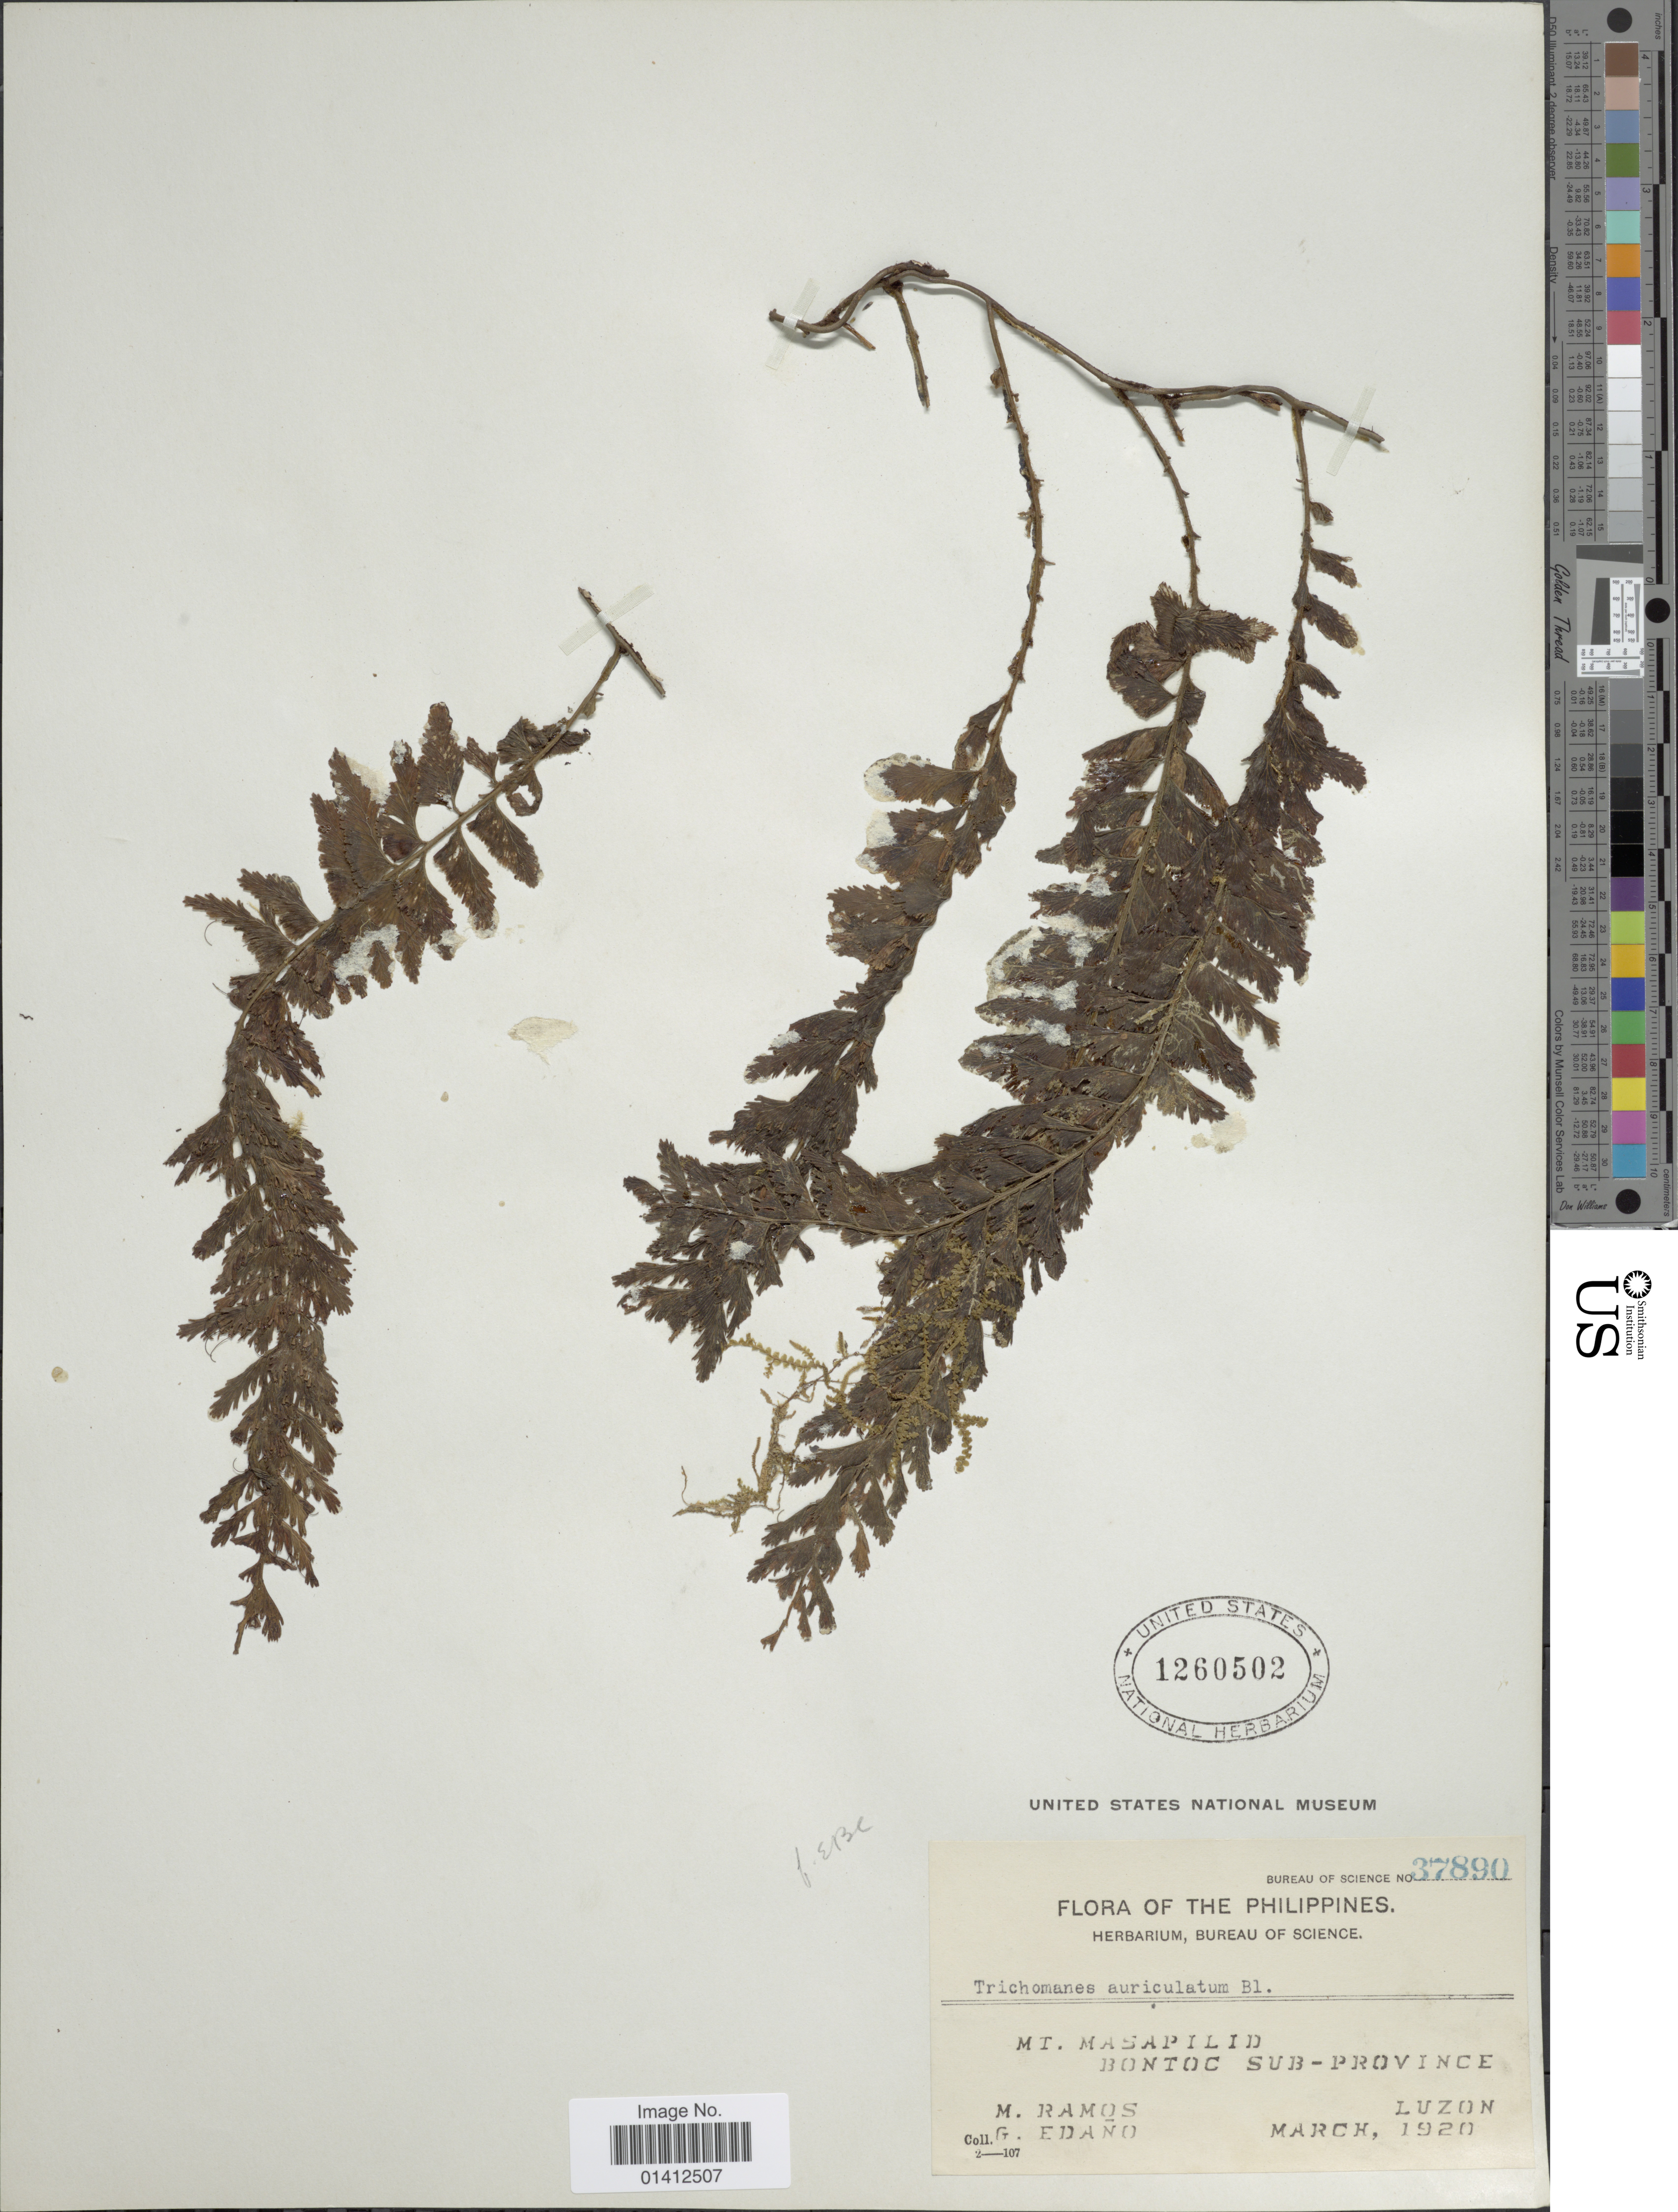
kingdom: Plantae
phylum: Tracheophyta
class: Polypodiopsida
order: Hymenophyllales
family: Hymenophyllaceae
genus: Vandenboschia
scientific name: Vandenboschia auriculata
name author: (Blume) Copel.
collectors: M. Ramos & G. Edaño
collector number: Bureau of Science 37890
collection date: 1920-03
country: Philippines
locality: Mt Masapilid, Bontoc Sub-province, Luzon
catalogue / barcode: US 1260502